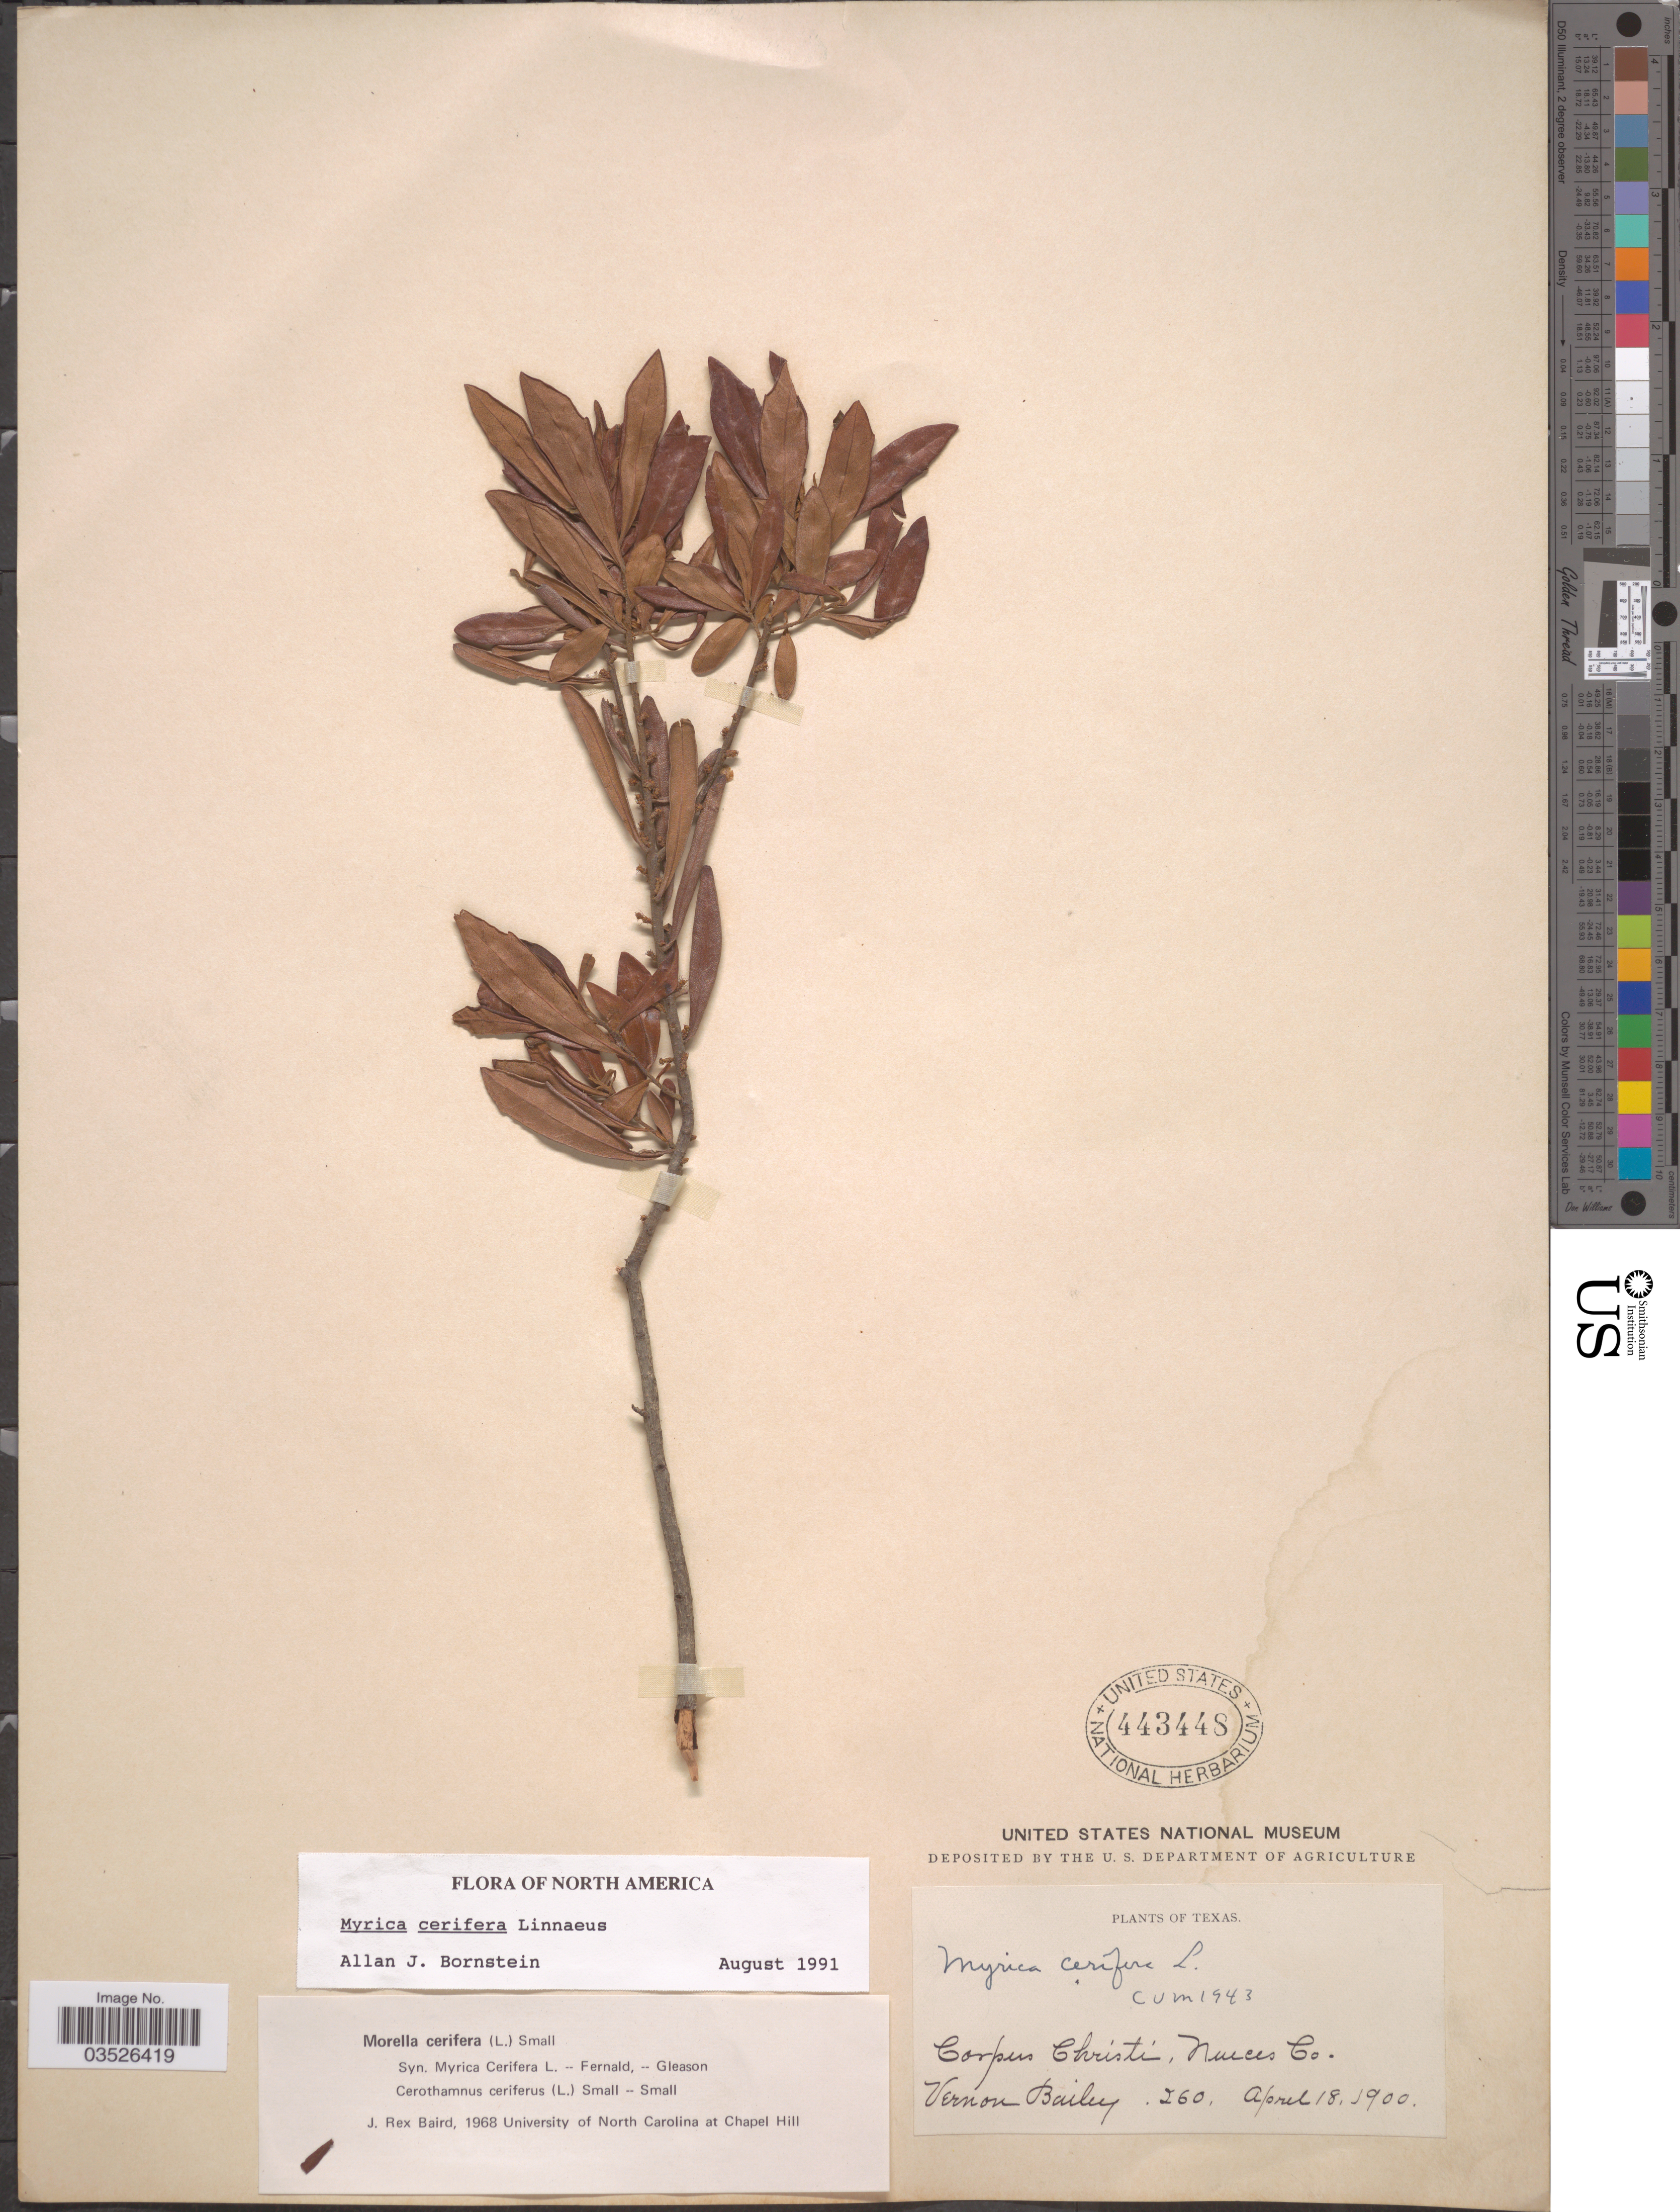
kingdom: Plantae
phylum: Tracheophyta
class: Magnoliopsida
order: Fagales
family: Myricaceae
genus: Morella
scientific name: Morella cerifera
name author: (L.) Small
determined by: Baird, James Rex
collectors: V. O. Bailey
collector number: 260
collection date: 1900-04-18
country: United States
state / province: Texas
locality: Corpus Christi, Nueces Co.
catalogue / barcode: US 443448